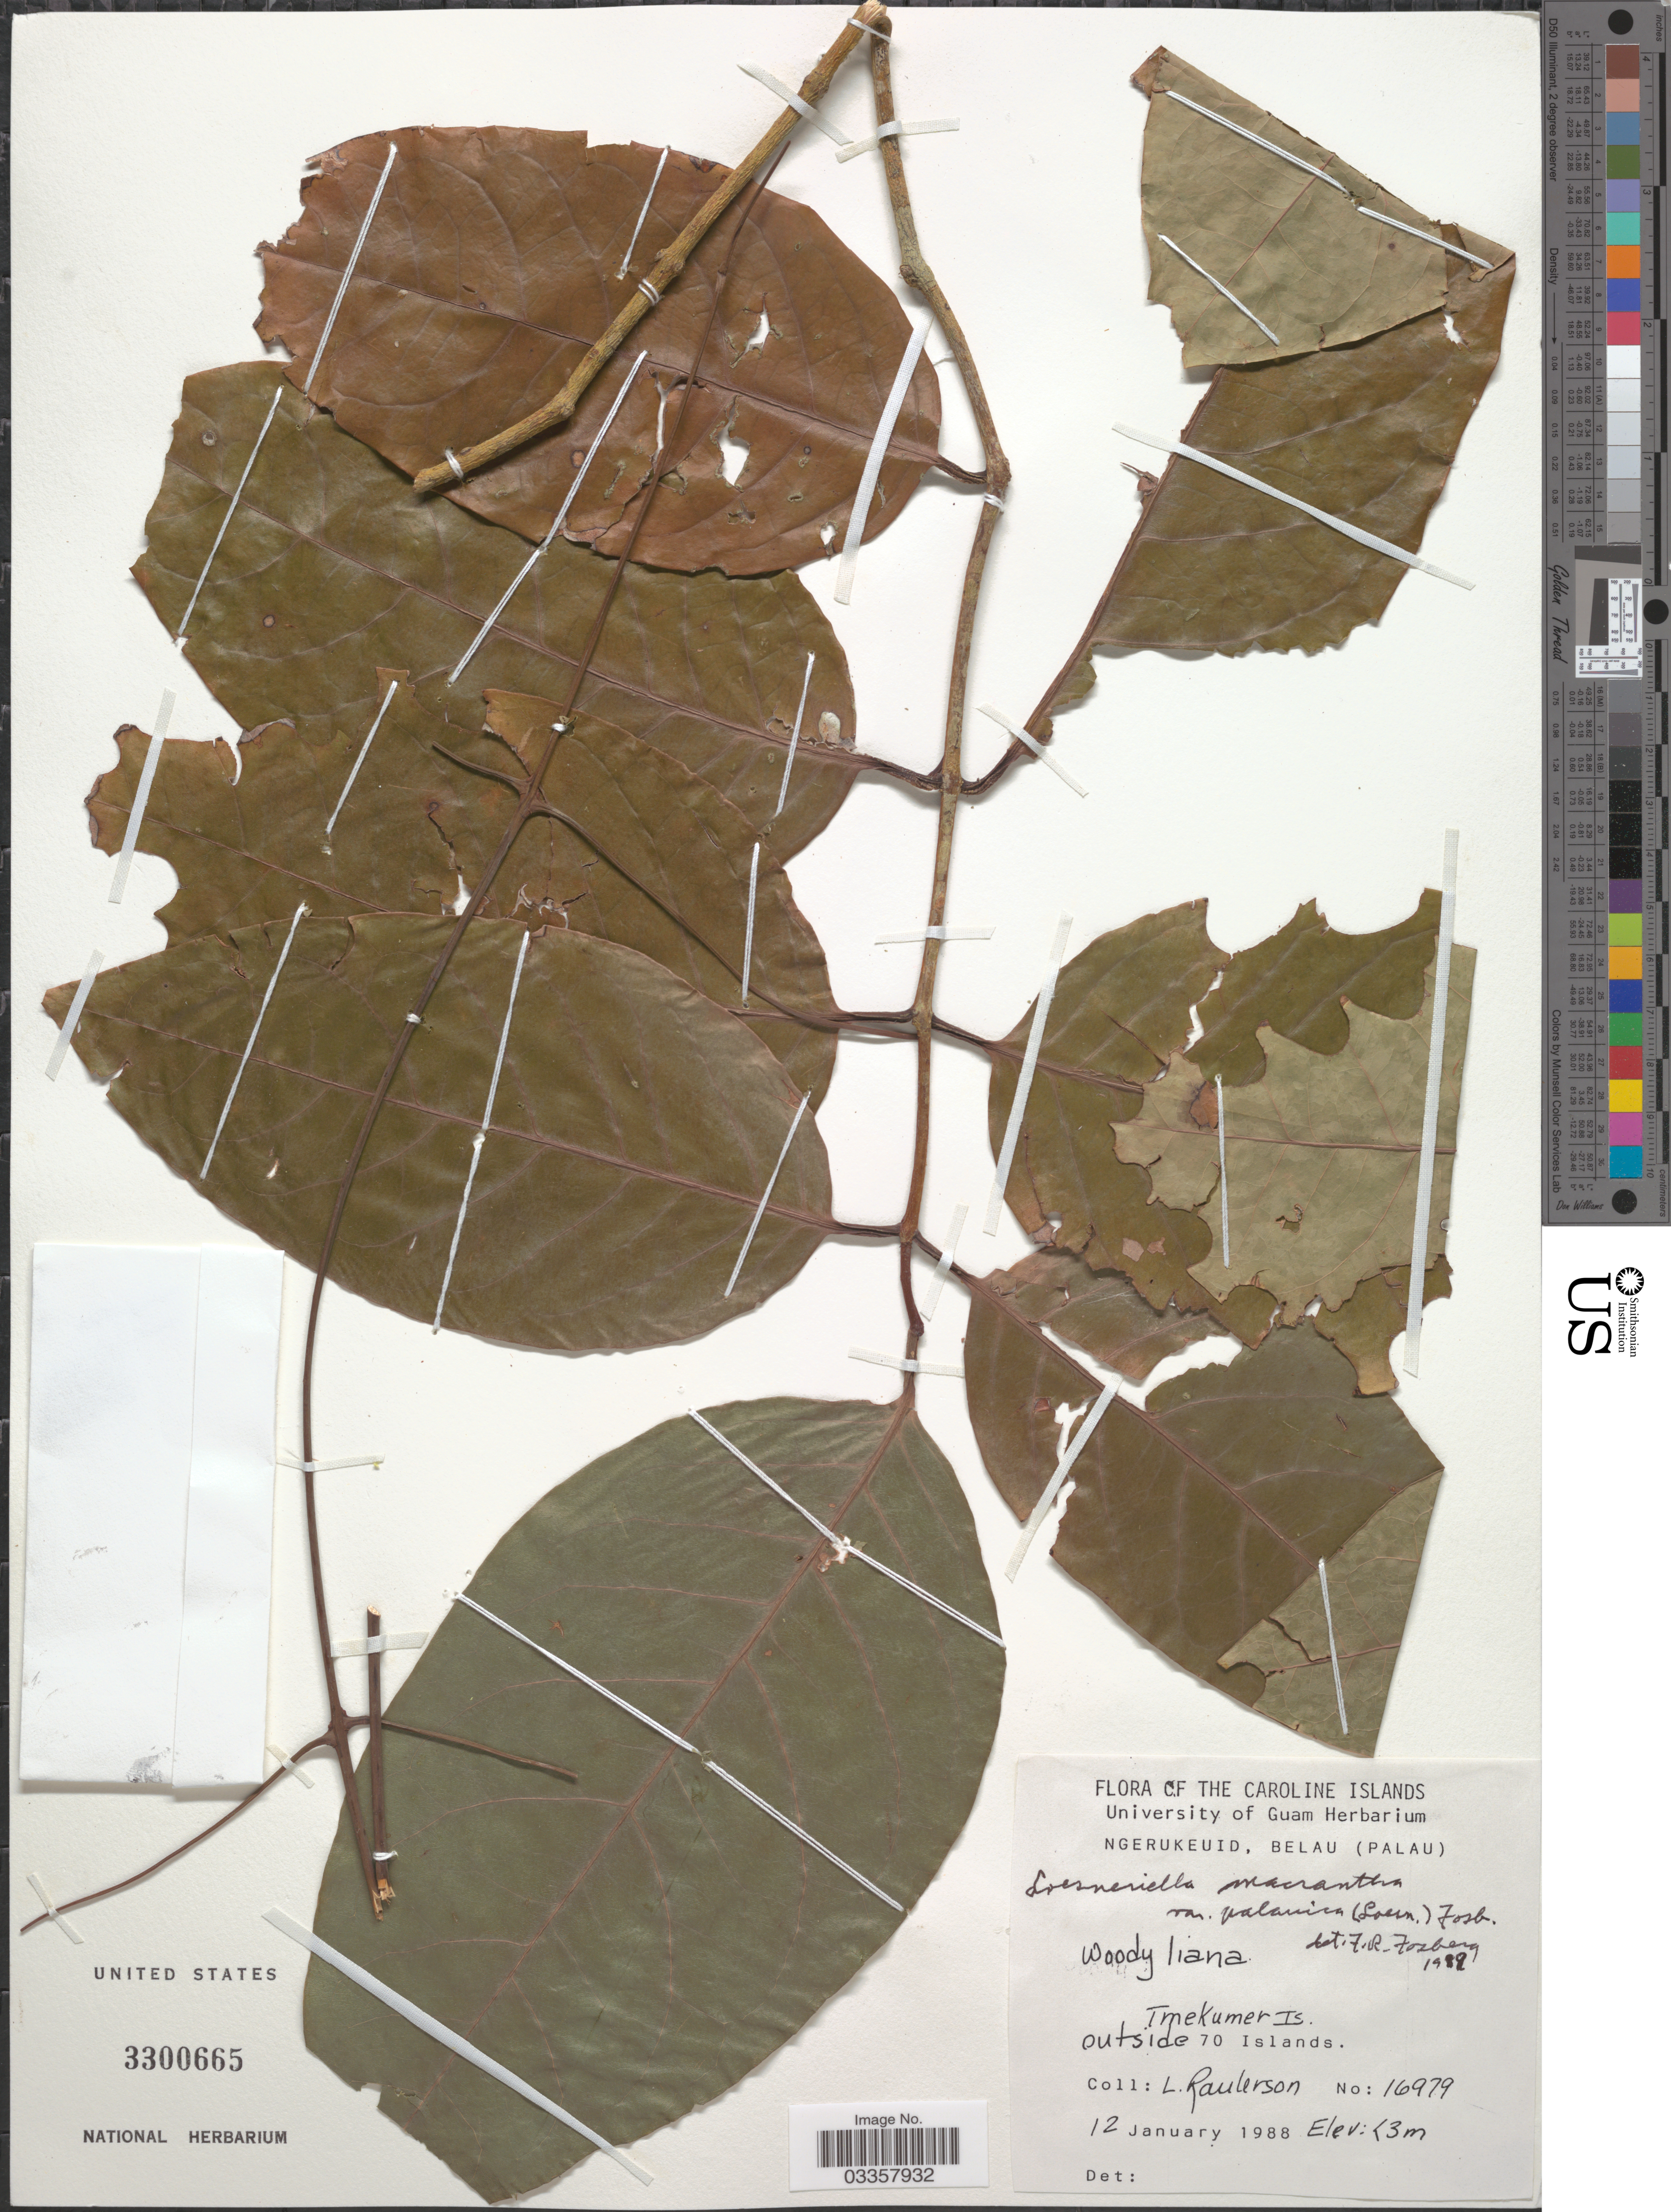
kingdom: Plantae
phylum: Tracheophyta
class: Magnoliopsida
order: Celastrales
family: Celastraceae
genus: Loeseneriella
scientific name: Loeseneriella macrantha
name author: (Korth.) A.C. Sm.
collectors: L. Raulerson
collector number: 16979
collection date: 1988-01-12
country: Palau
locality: The Caroline Islands. Imekumer Is. Outside 70 Islands.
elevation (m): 3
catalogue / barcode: US 3300665